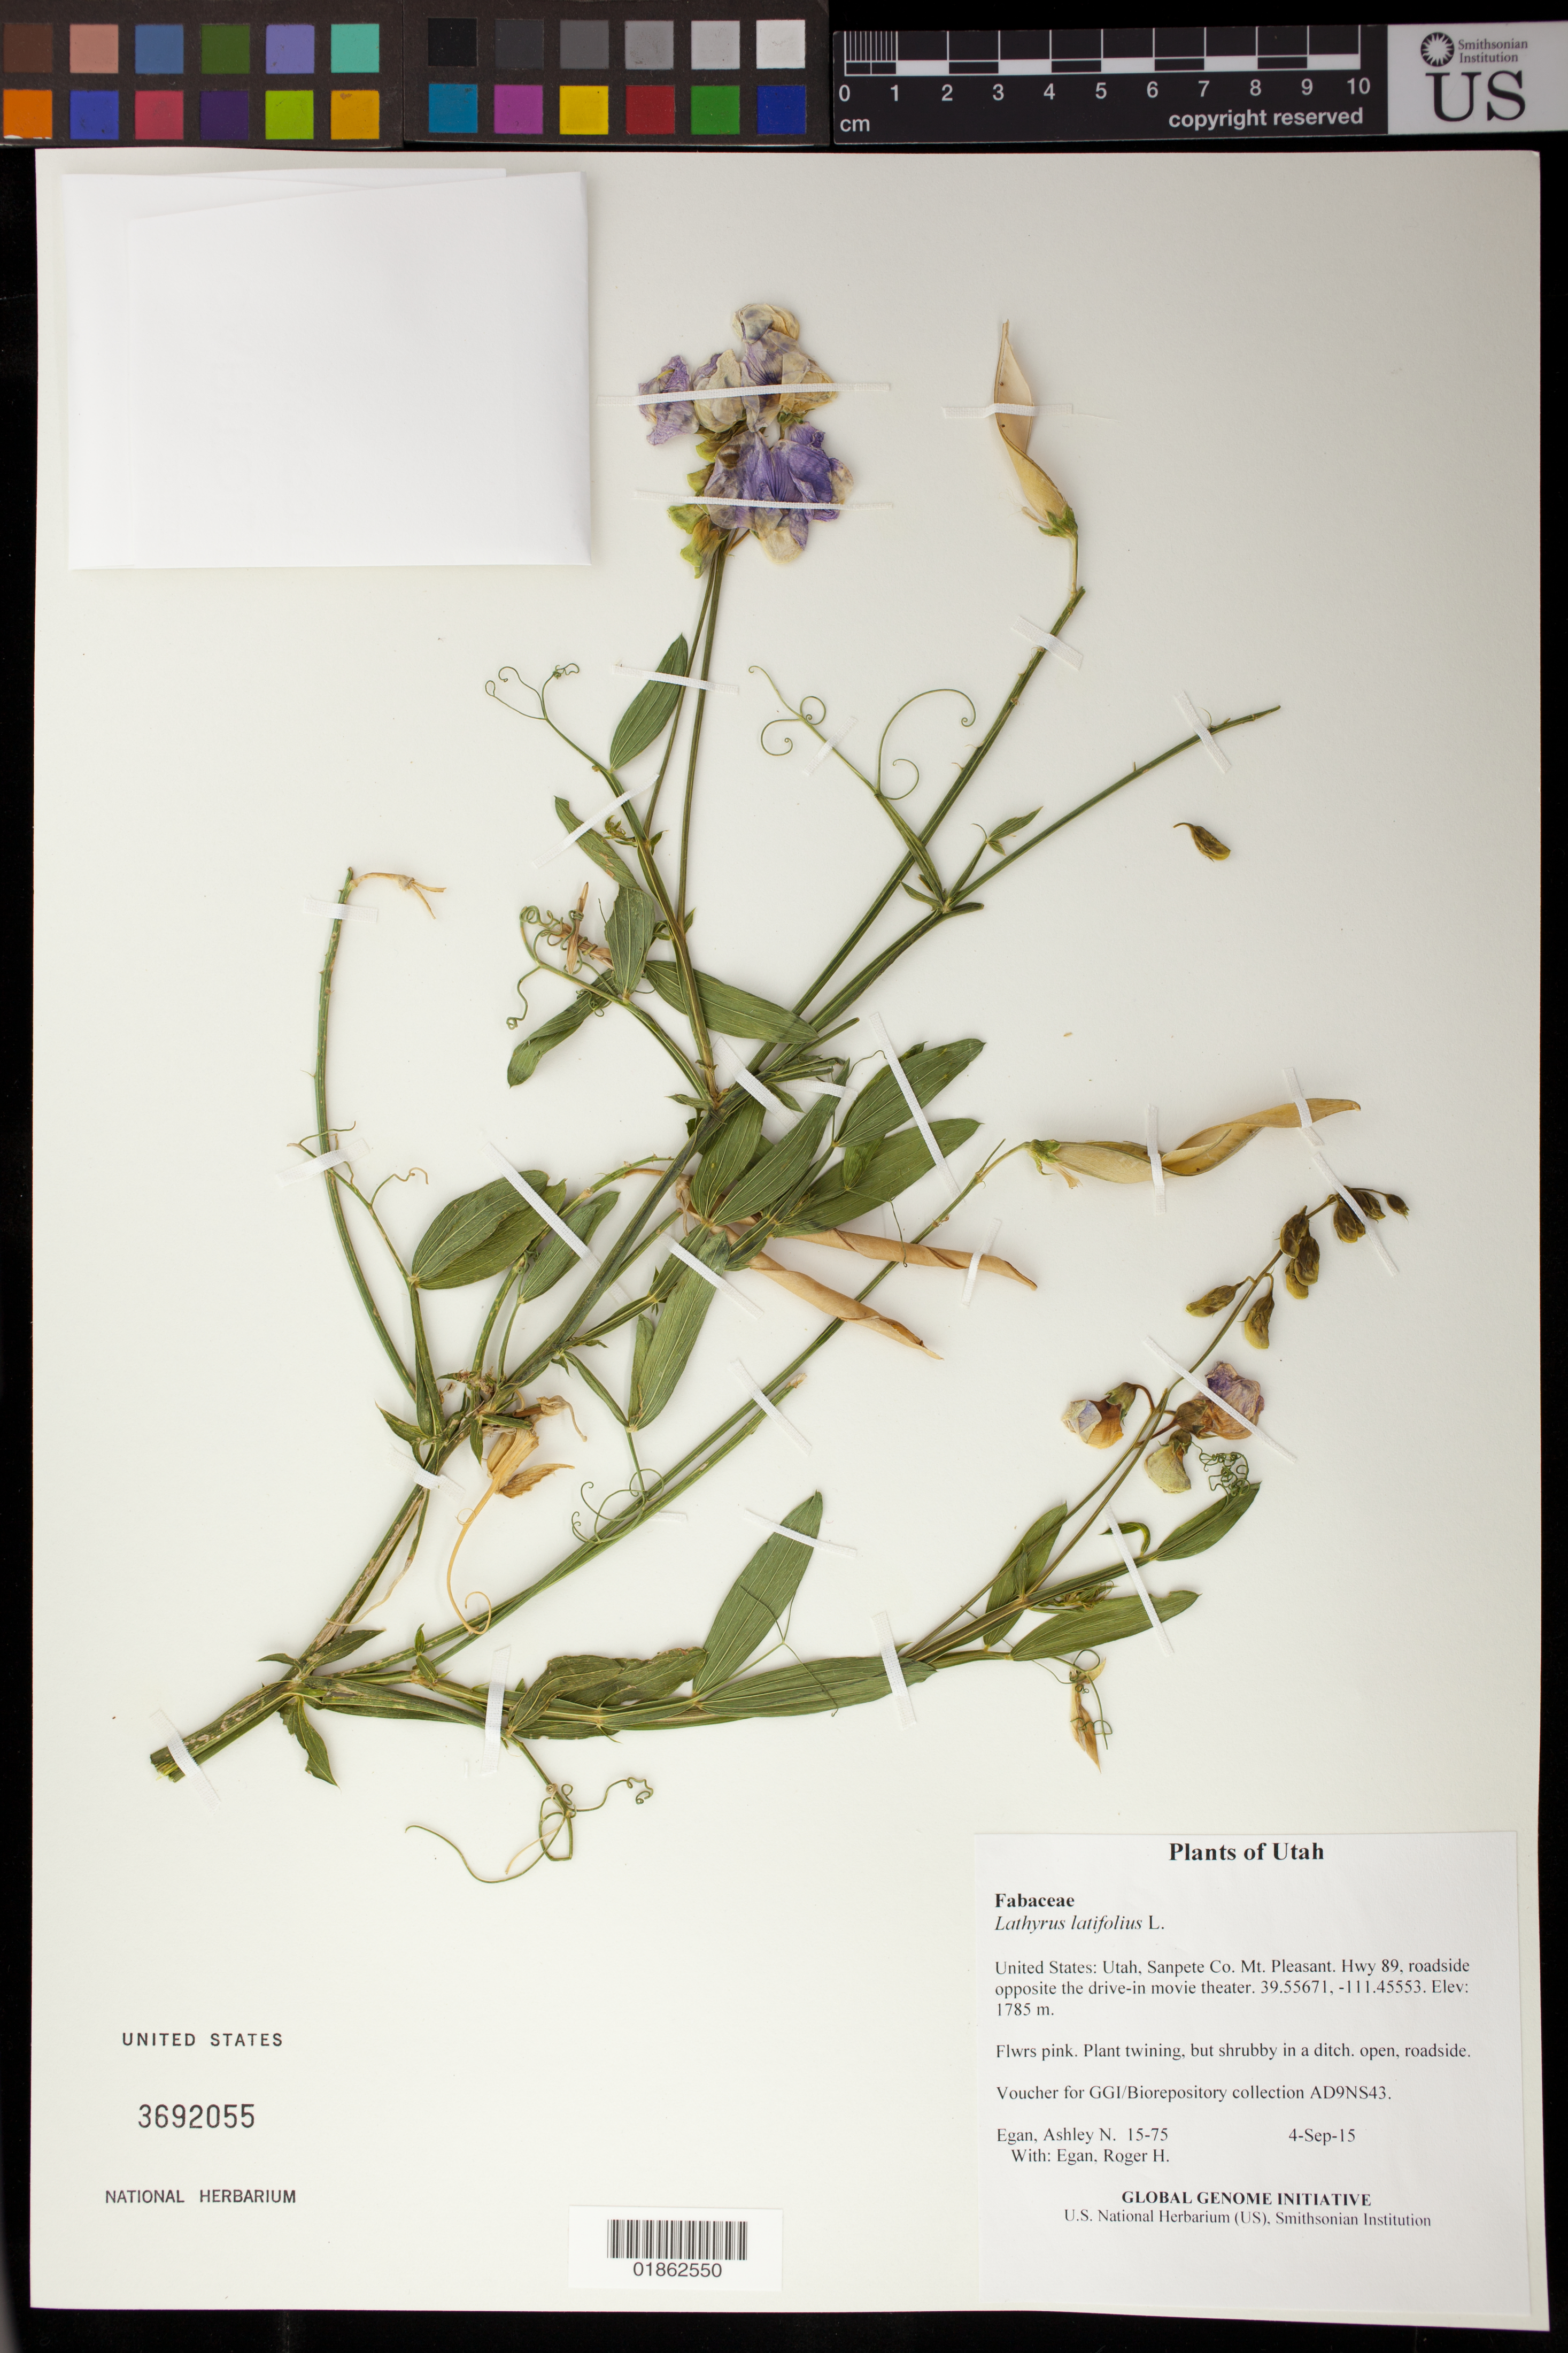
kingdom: Plantae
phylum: Tracheophyta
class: Magnoliopsida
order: Fabales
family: Fabaceae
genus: Lathyrus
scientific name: Lathyrus latifolius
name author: L.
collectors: A. N. Egan & R. H. Egan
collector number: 15-75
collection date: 2015-09-04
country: United States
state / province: Utah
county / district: Sanpete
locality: Mt. Pleasant. Hwy 89, roadside opposite the drive-in movie theater.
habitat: open, roadside.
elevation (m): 1785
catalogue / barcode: US 3692055